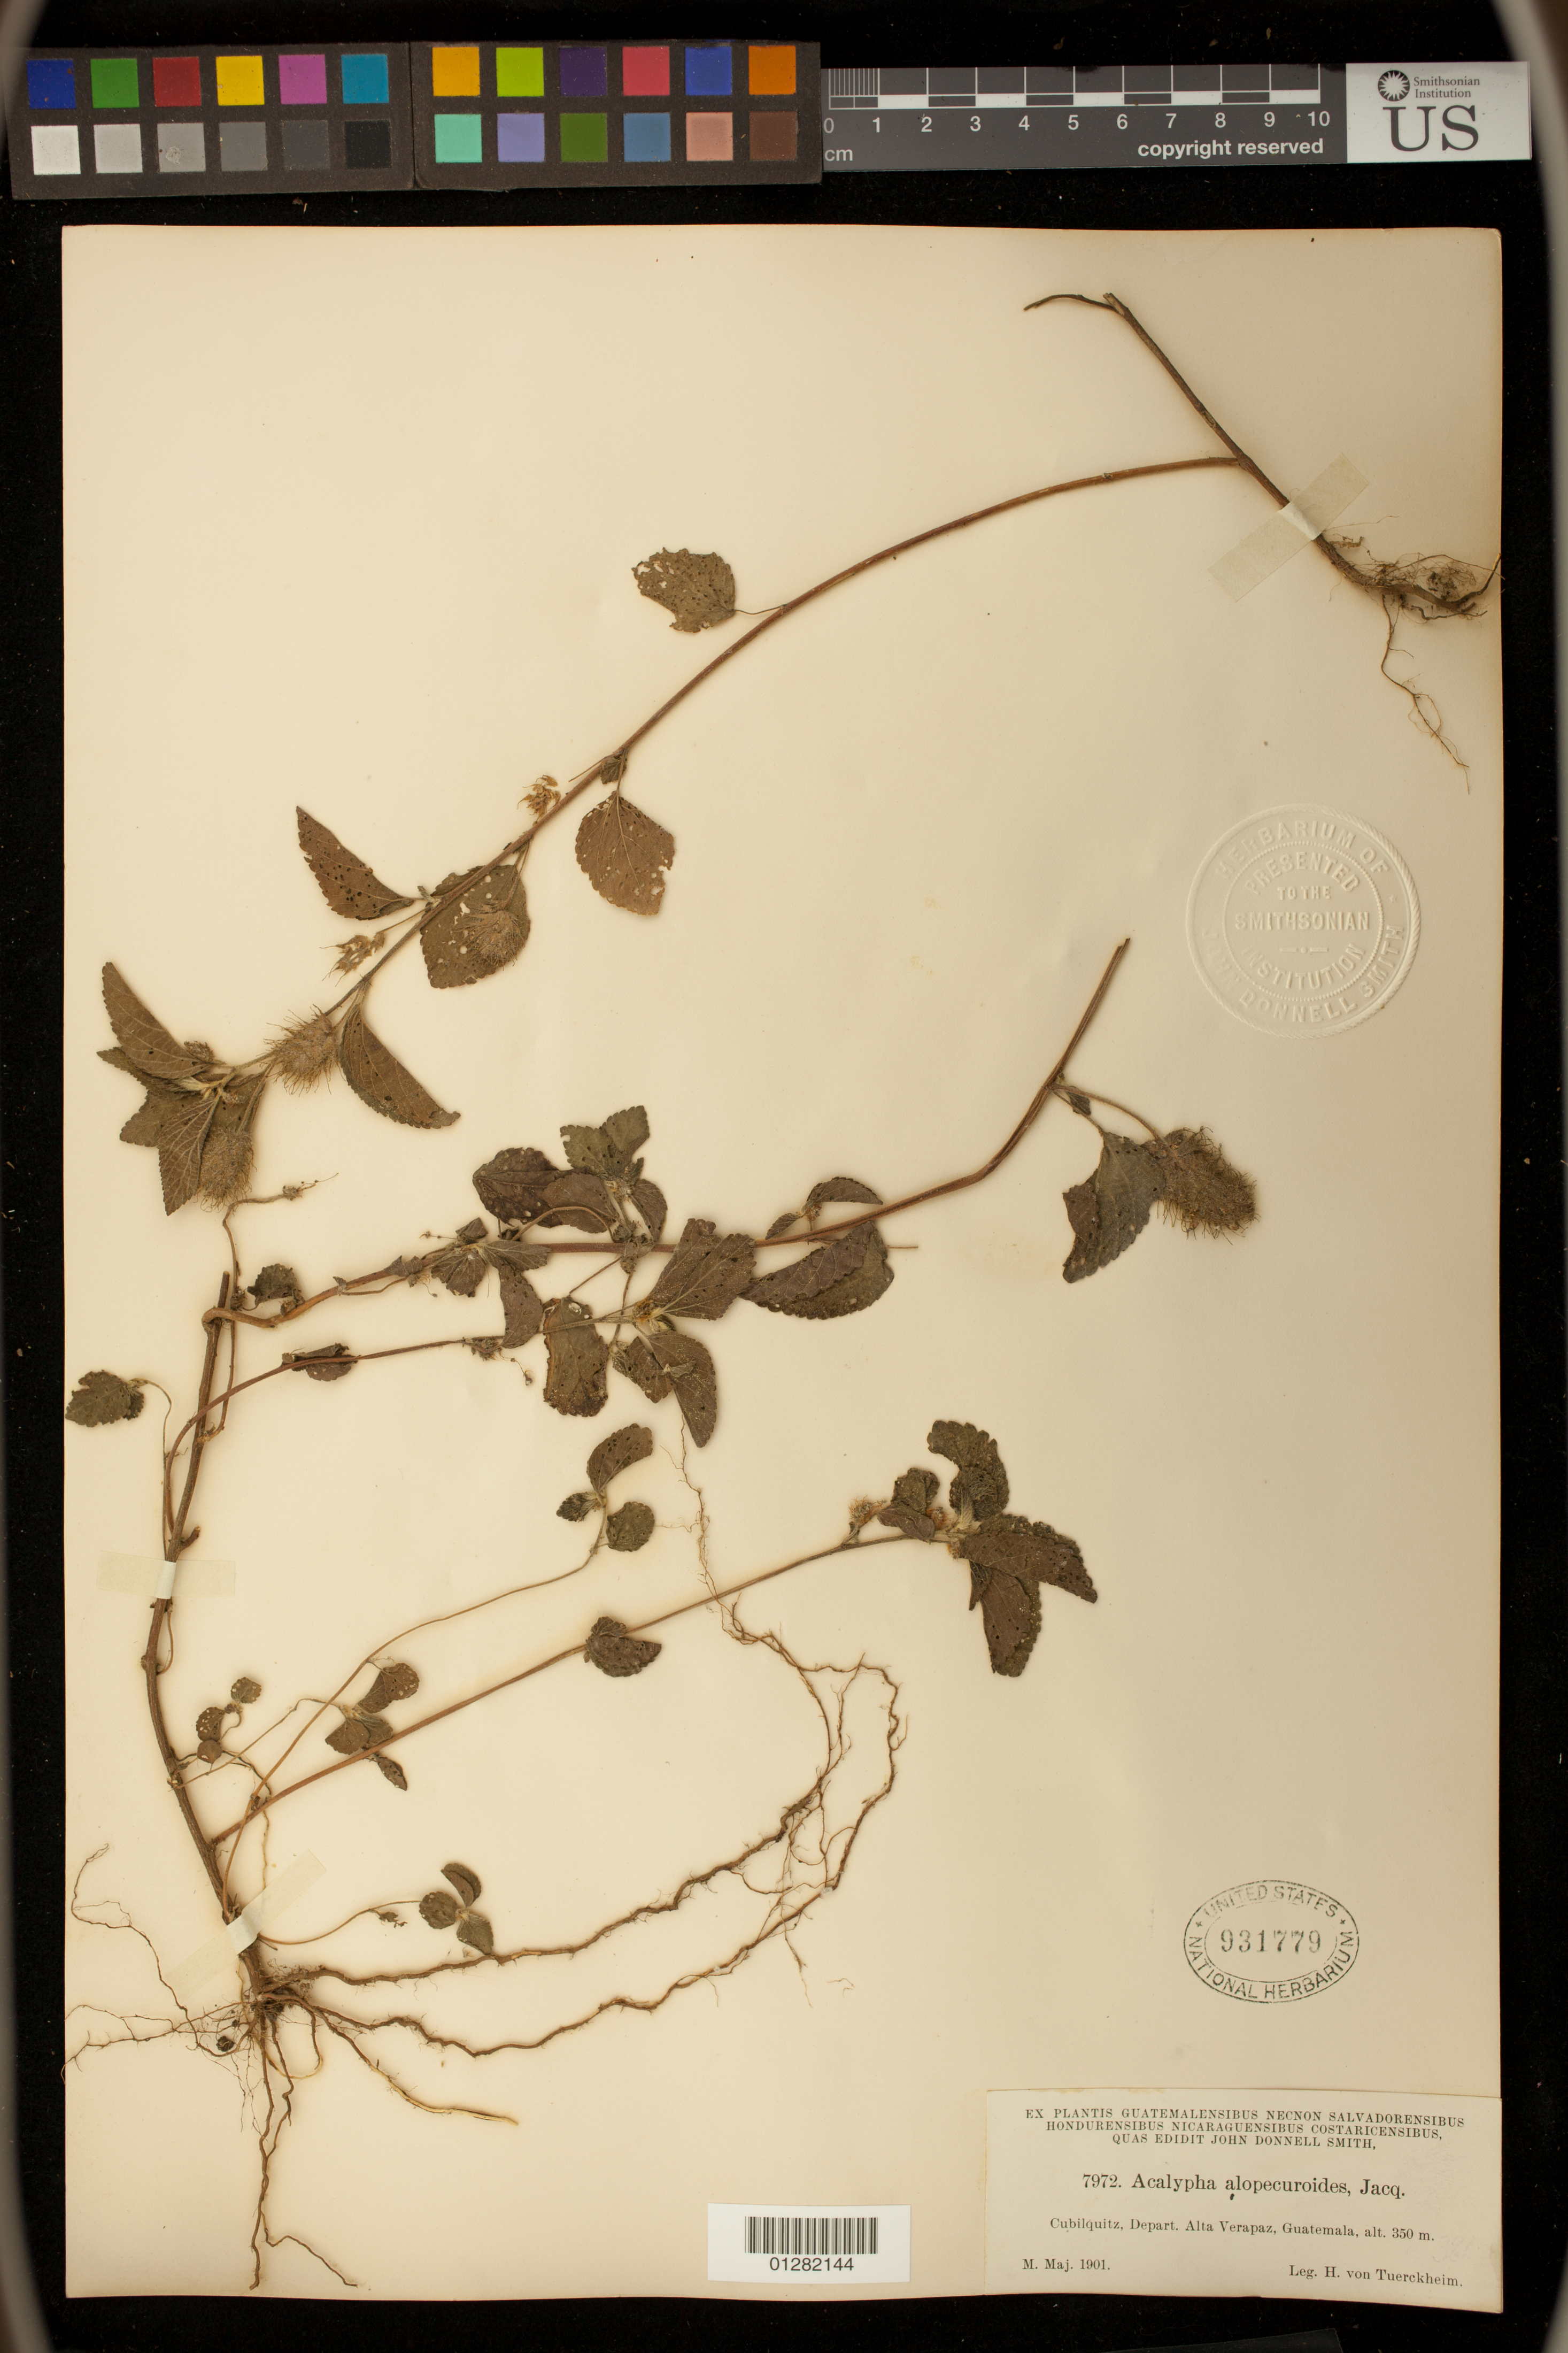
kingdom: Plantae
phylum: Tracheophyta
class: Magnoliopsida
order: Malpighiales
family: Euphorbiaceae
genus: Acalypha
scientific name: Acalypha arvensis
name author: Poepp.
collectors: H. von Tuerckheim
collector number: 7972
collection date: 1901-05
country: Guatemala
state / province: Alta Verapaz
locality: Cubilquitz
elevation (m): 350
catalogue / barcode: US 931779